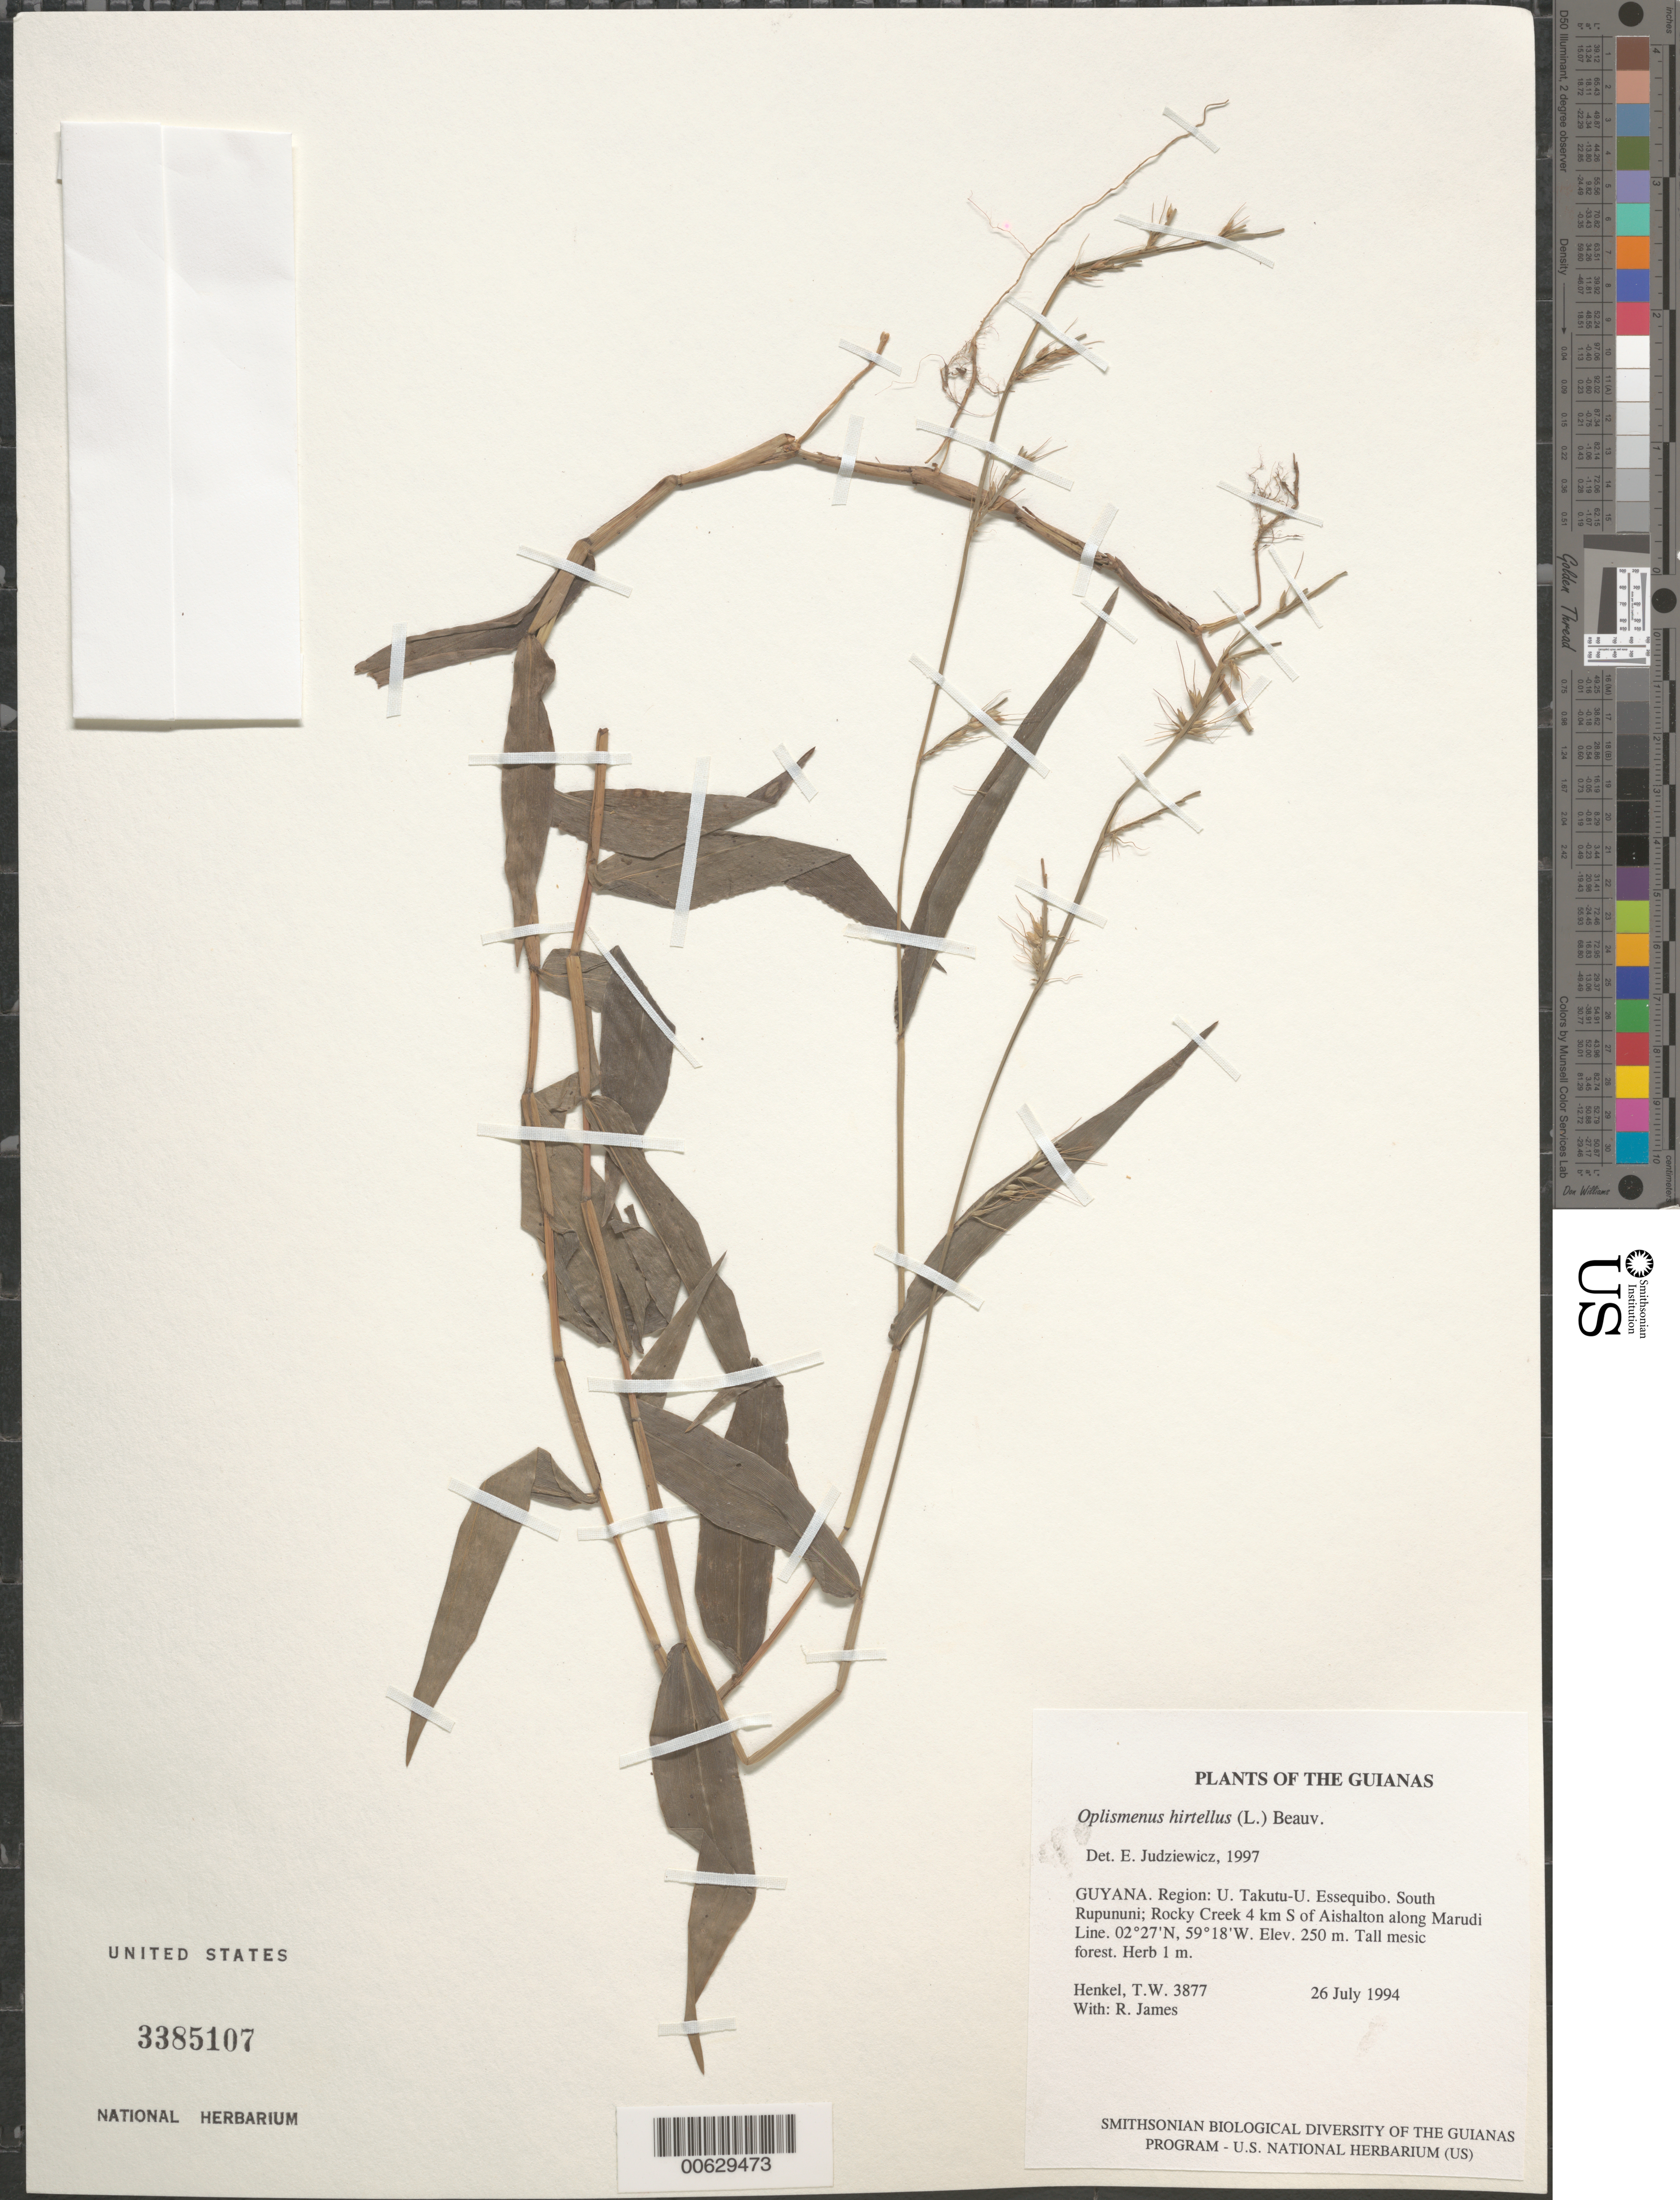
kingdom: Plantae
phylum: Tracheophyta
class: Liliopsida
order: Poales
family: Poaceae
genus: Oplismenus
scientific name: Oplismenus hirtellus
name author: (L.) P. Beauv.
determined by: Judziewicz, E. J.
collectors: T. Henkel & R. James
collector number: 3877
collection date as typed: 26 July 1994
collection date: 1994-07-26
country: Guyana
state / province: U. Takutu-U. Essequibo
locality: South Rupununi; Rocky Creek 4 km S of Aishalton along Marudi Line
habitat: Tall mesic forest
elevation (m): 250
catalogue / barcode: US 3385107